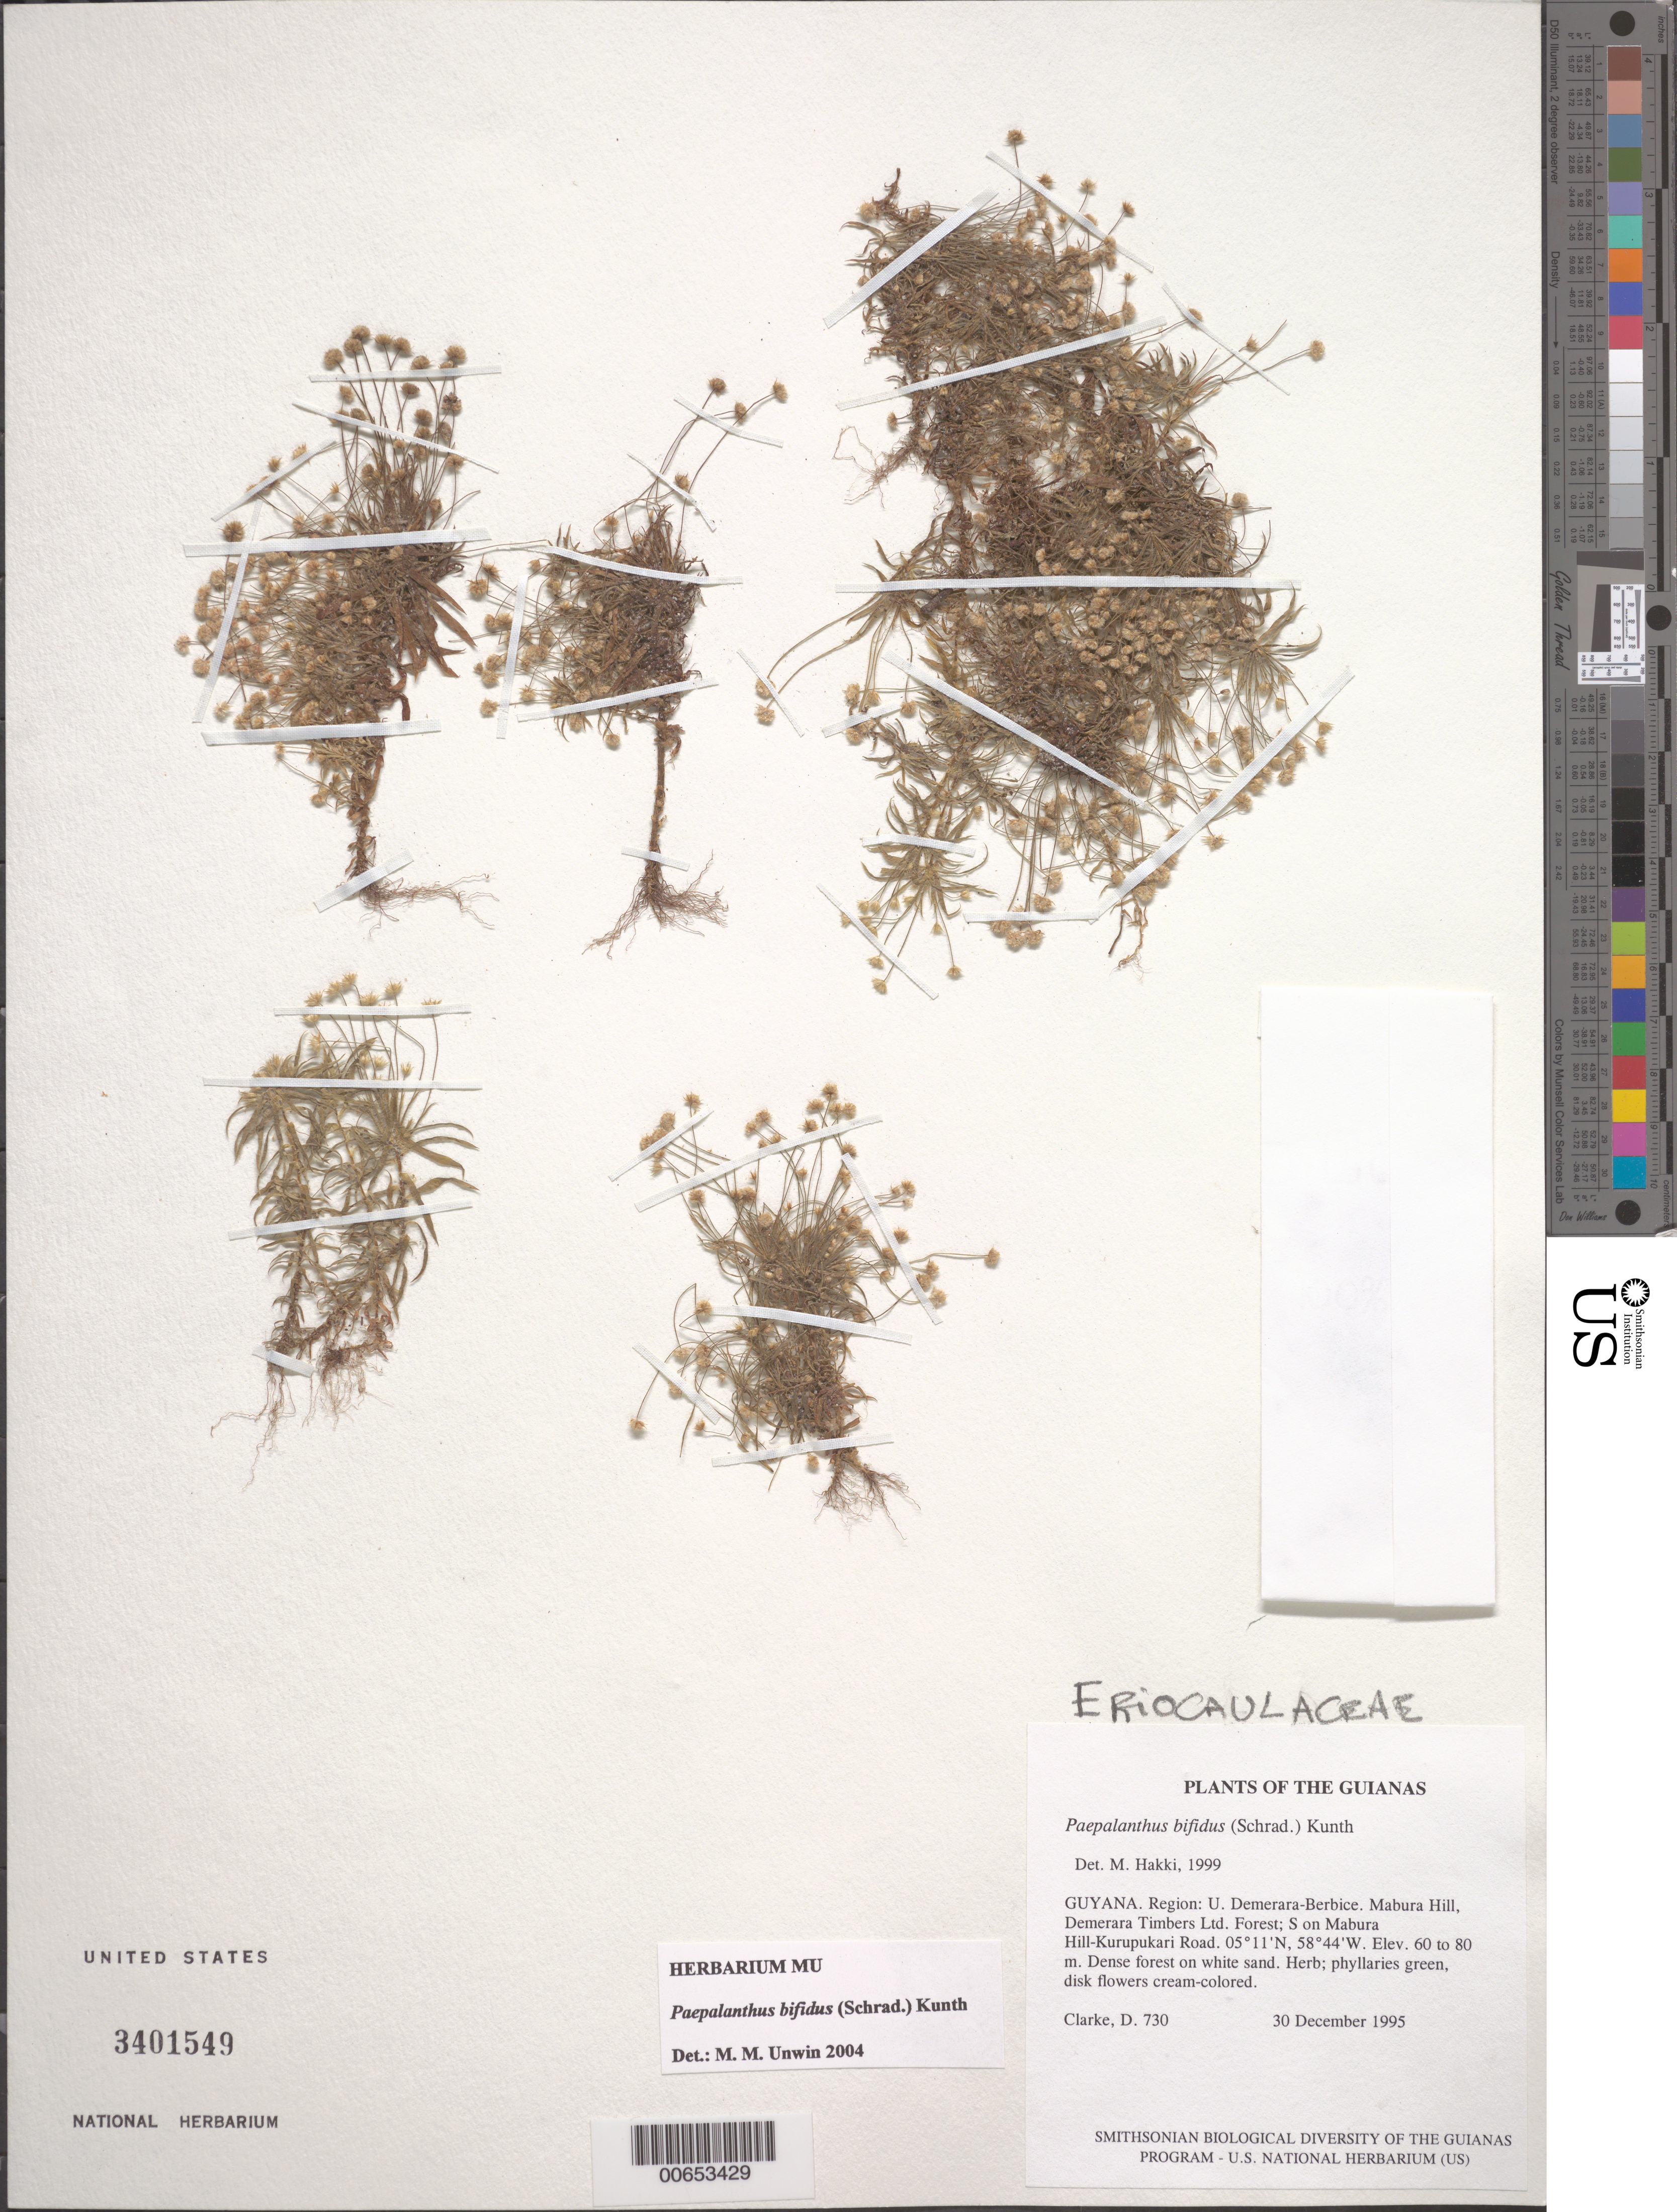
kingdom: Plantae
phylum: Tracheophyta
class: Liliopsida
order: Poales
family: Eriocaulaceae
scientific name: Giuliettia bifida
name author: (Schrad.) Andrino & Sano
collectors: H. D. Clarke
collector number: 730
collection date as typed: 30 December 1995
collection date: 1995-12-30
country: Guyana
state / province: U. Demerara-Berbice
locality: Mabura Hill, Demerara Timbers Ltd. Forest; S on Mabura Hill-Kurupukari Rd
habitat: Dense forest on white sand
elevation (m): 60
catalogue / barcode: US 3401549